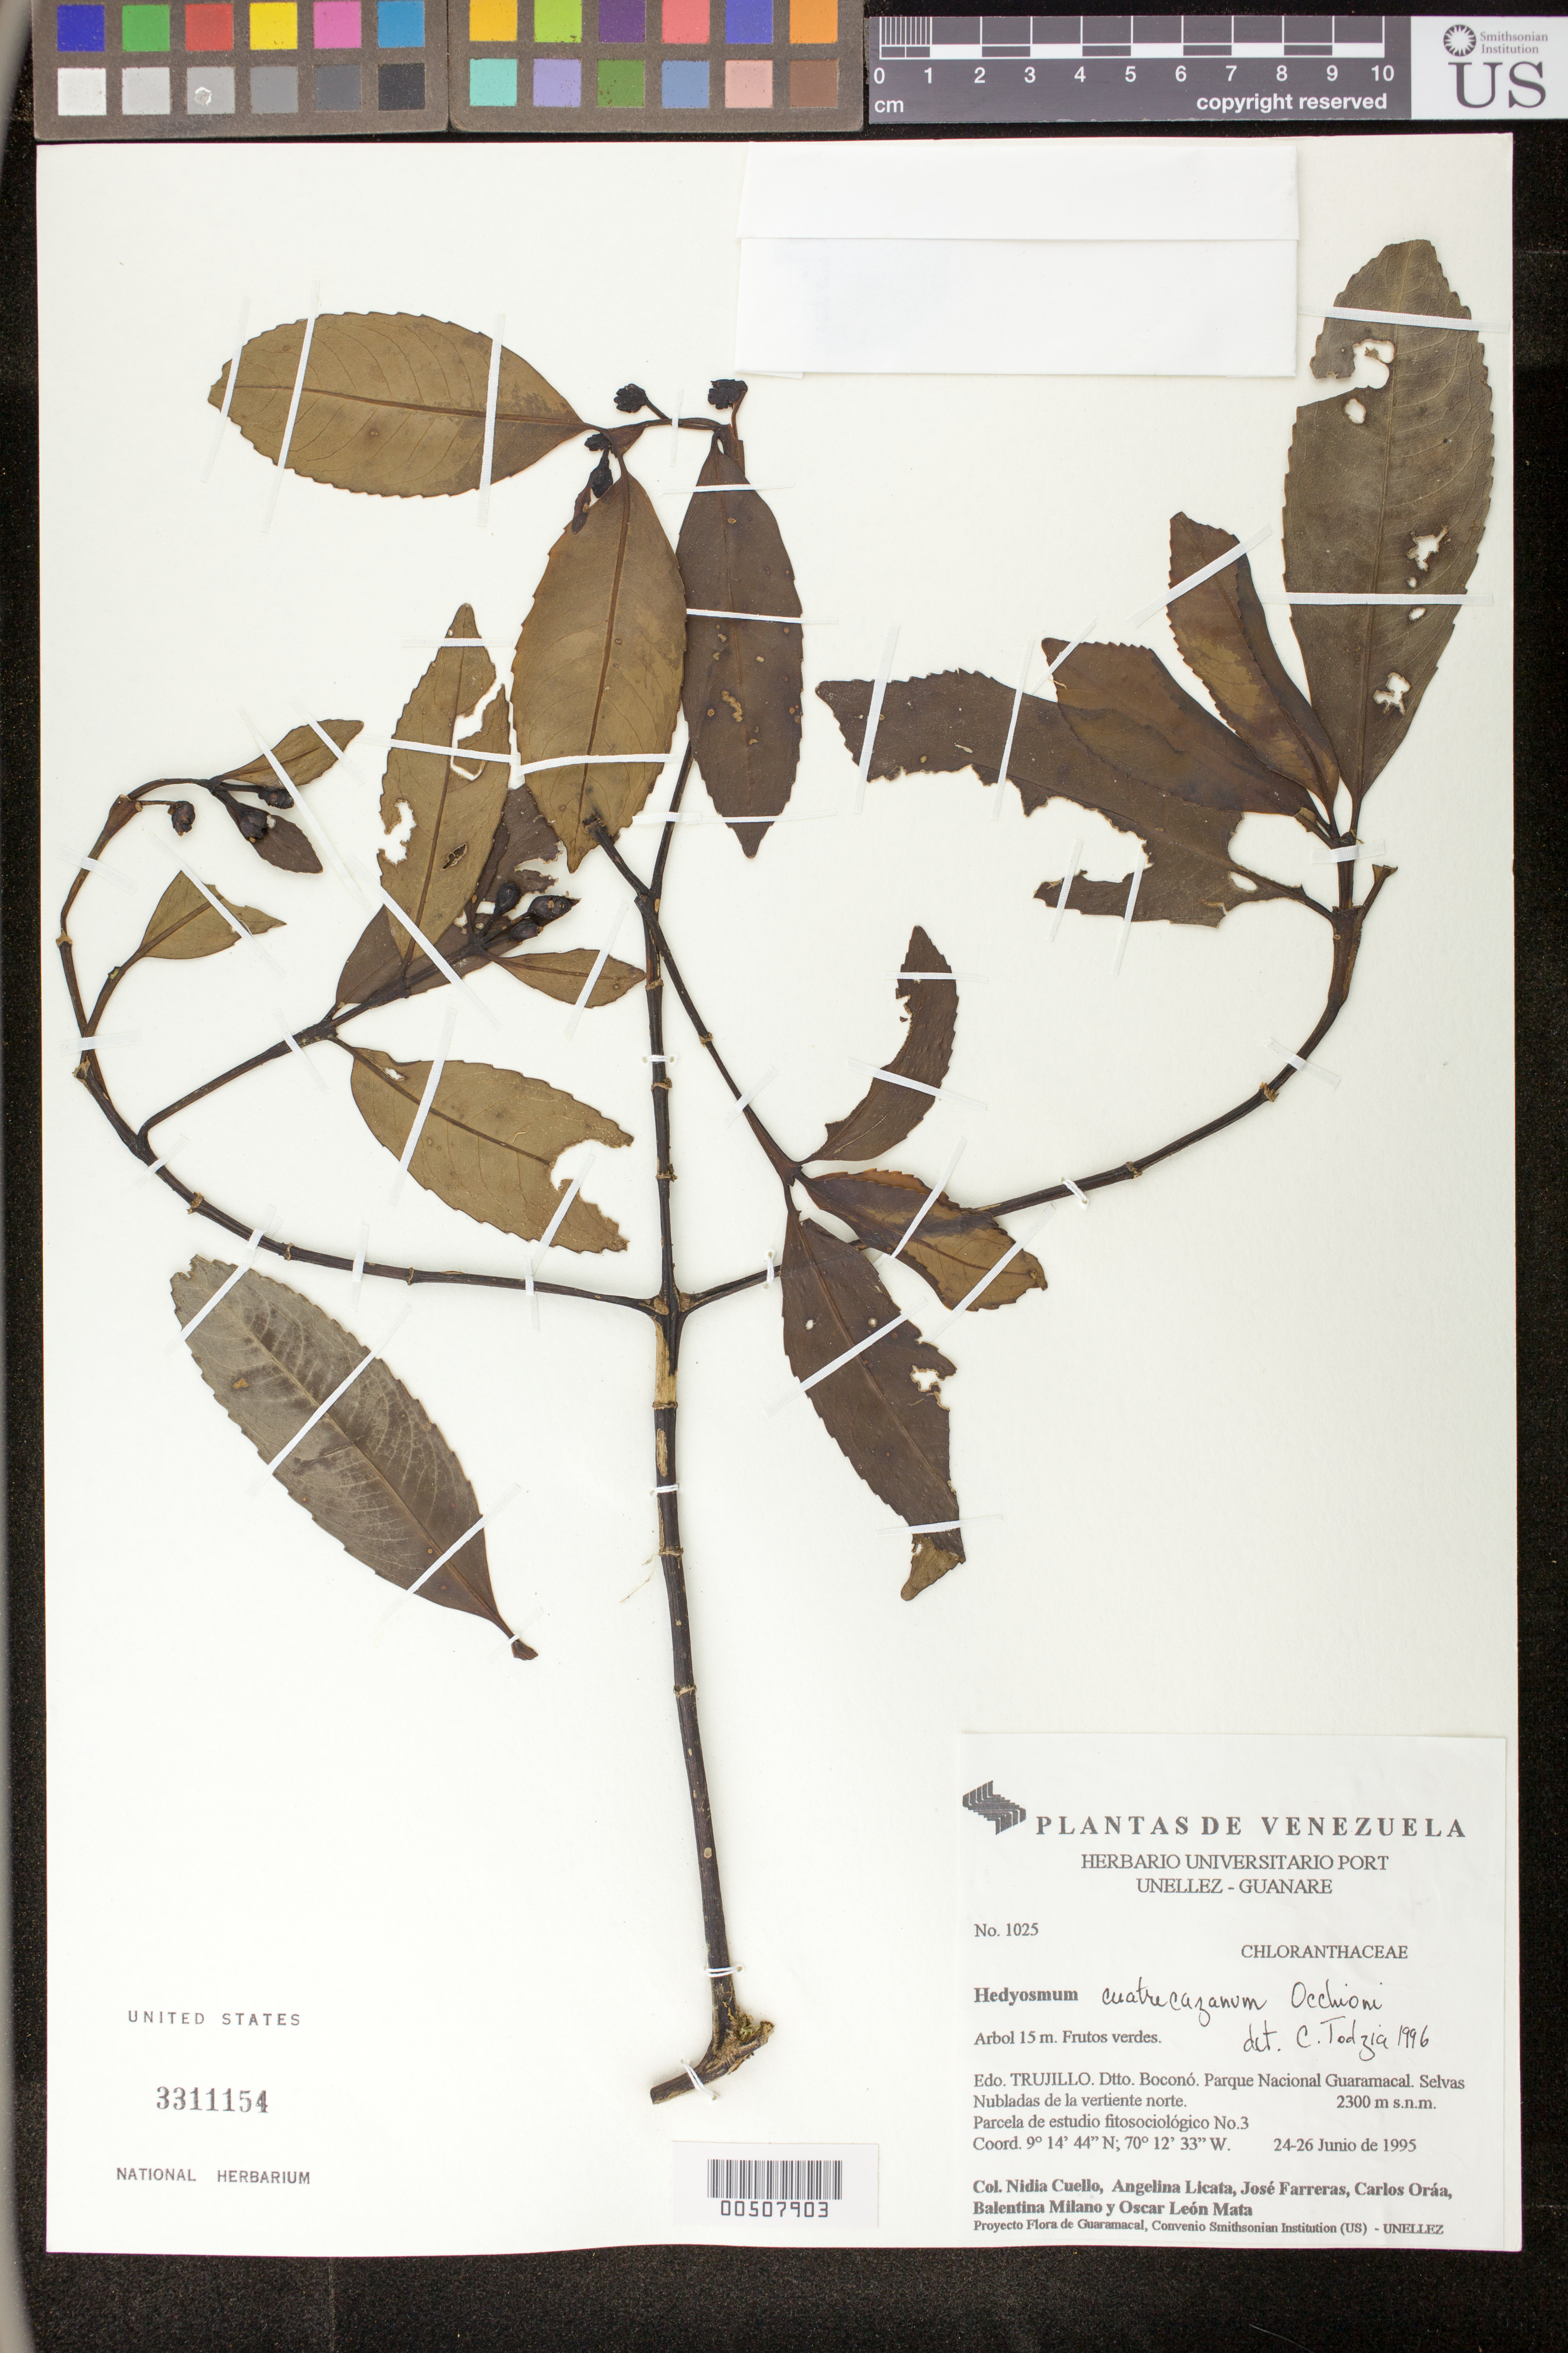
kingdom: Plantae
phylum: Tracheophyta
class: Magnoliopsida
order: Chloranthales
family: Chloranthaceae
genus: Hedyosmum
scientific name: Hedyosmum cuatrecazanum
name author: Occhioni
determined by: Todzia, C. A., (TEX), University of Texas Austin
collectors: N. L. Cuello, A. Licata, J. Farreras, C. Oráa, B. Milano & O. Mata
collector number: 1025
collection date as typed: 24 Jun 1995 to 26 Jun 1995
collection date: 1995-06-24/1995-06-26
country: Venezuela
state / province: Trujillo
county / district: Boconó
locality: Parque Nacional Guaramacal, vertiente N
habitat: Selvas Nubladas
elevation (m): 2300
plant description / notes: PORT, US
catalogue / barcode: US 3311154